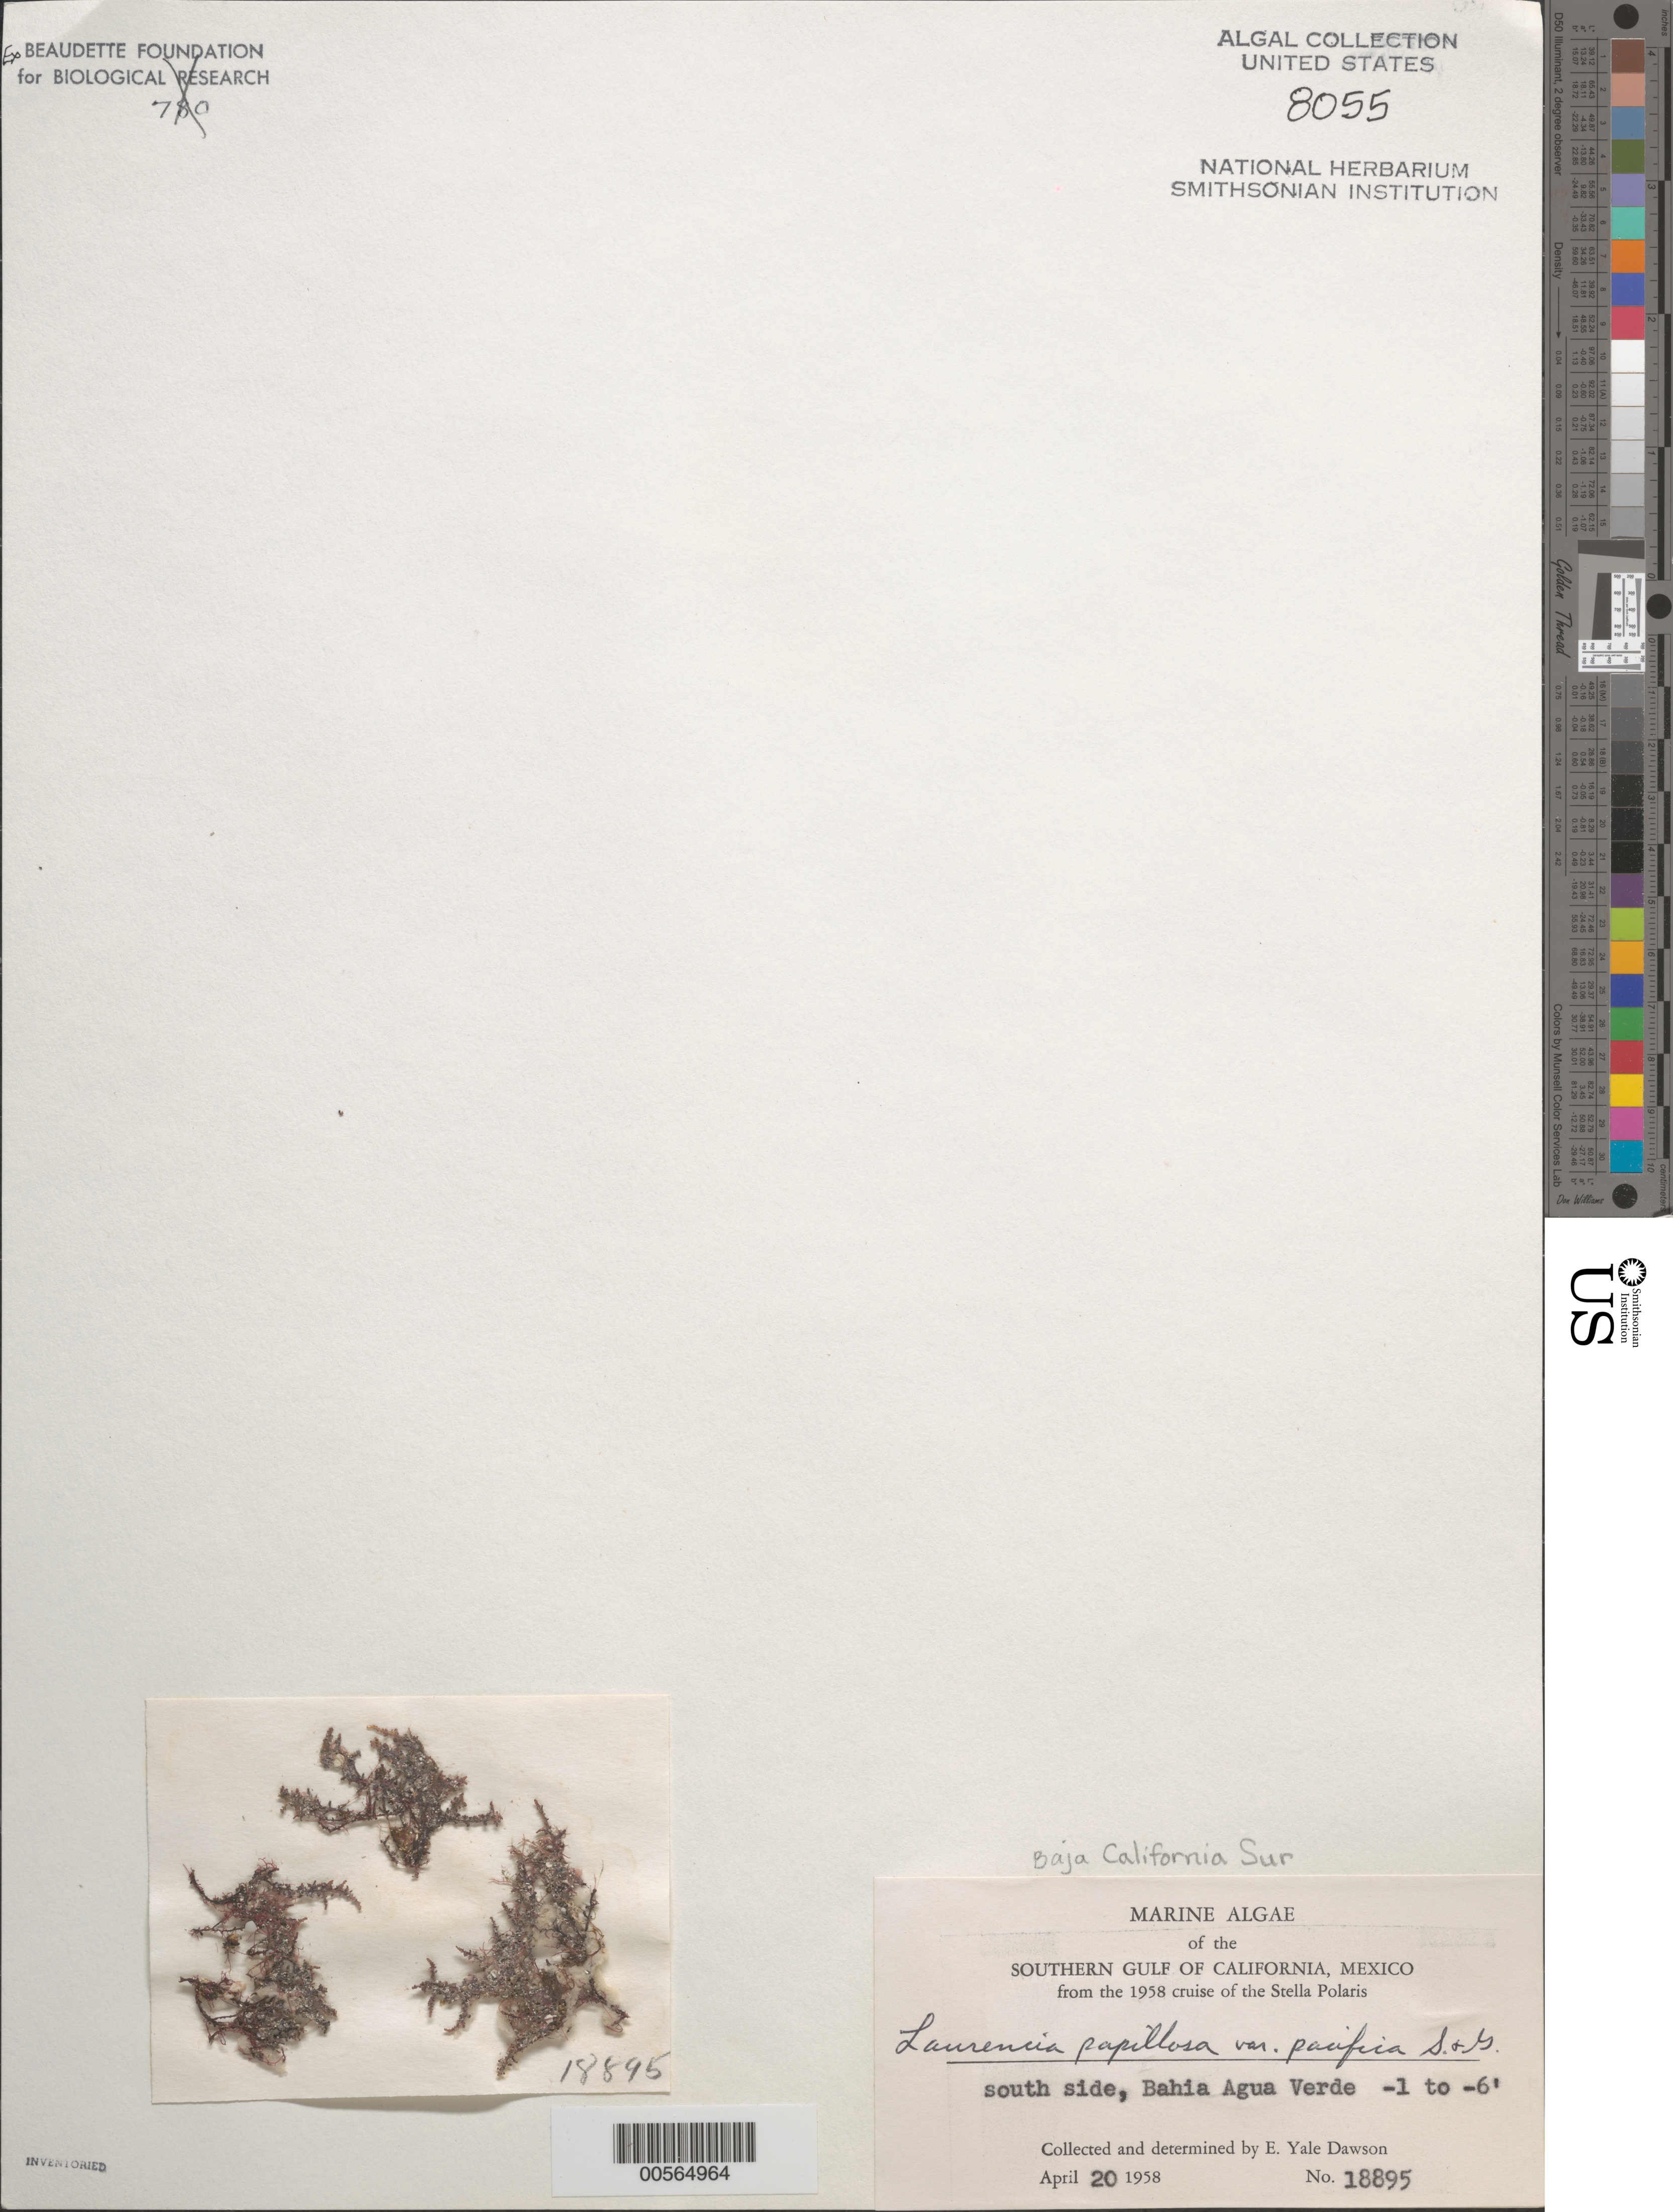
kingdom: Plantae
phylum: Rhodophyta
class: Florideophyceae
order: Ceramiales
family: Rhodomelaceae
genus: Palisada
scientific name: Palisada perforata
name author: (Bory) K.W. Nam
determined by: Algae name updating Project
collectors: E. Y. Dawson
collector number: EYD 18895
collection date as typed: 20 Apr 1958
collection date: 1958-04-20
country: Mexico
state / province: Baja California Sur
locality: Bahia Agua Verde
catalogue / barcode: US 8055